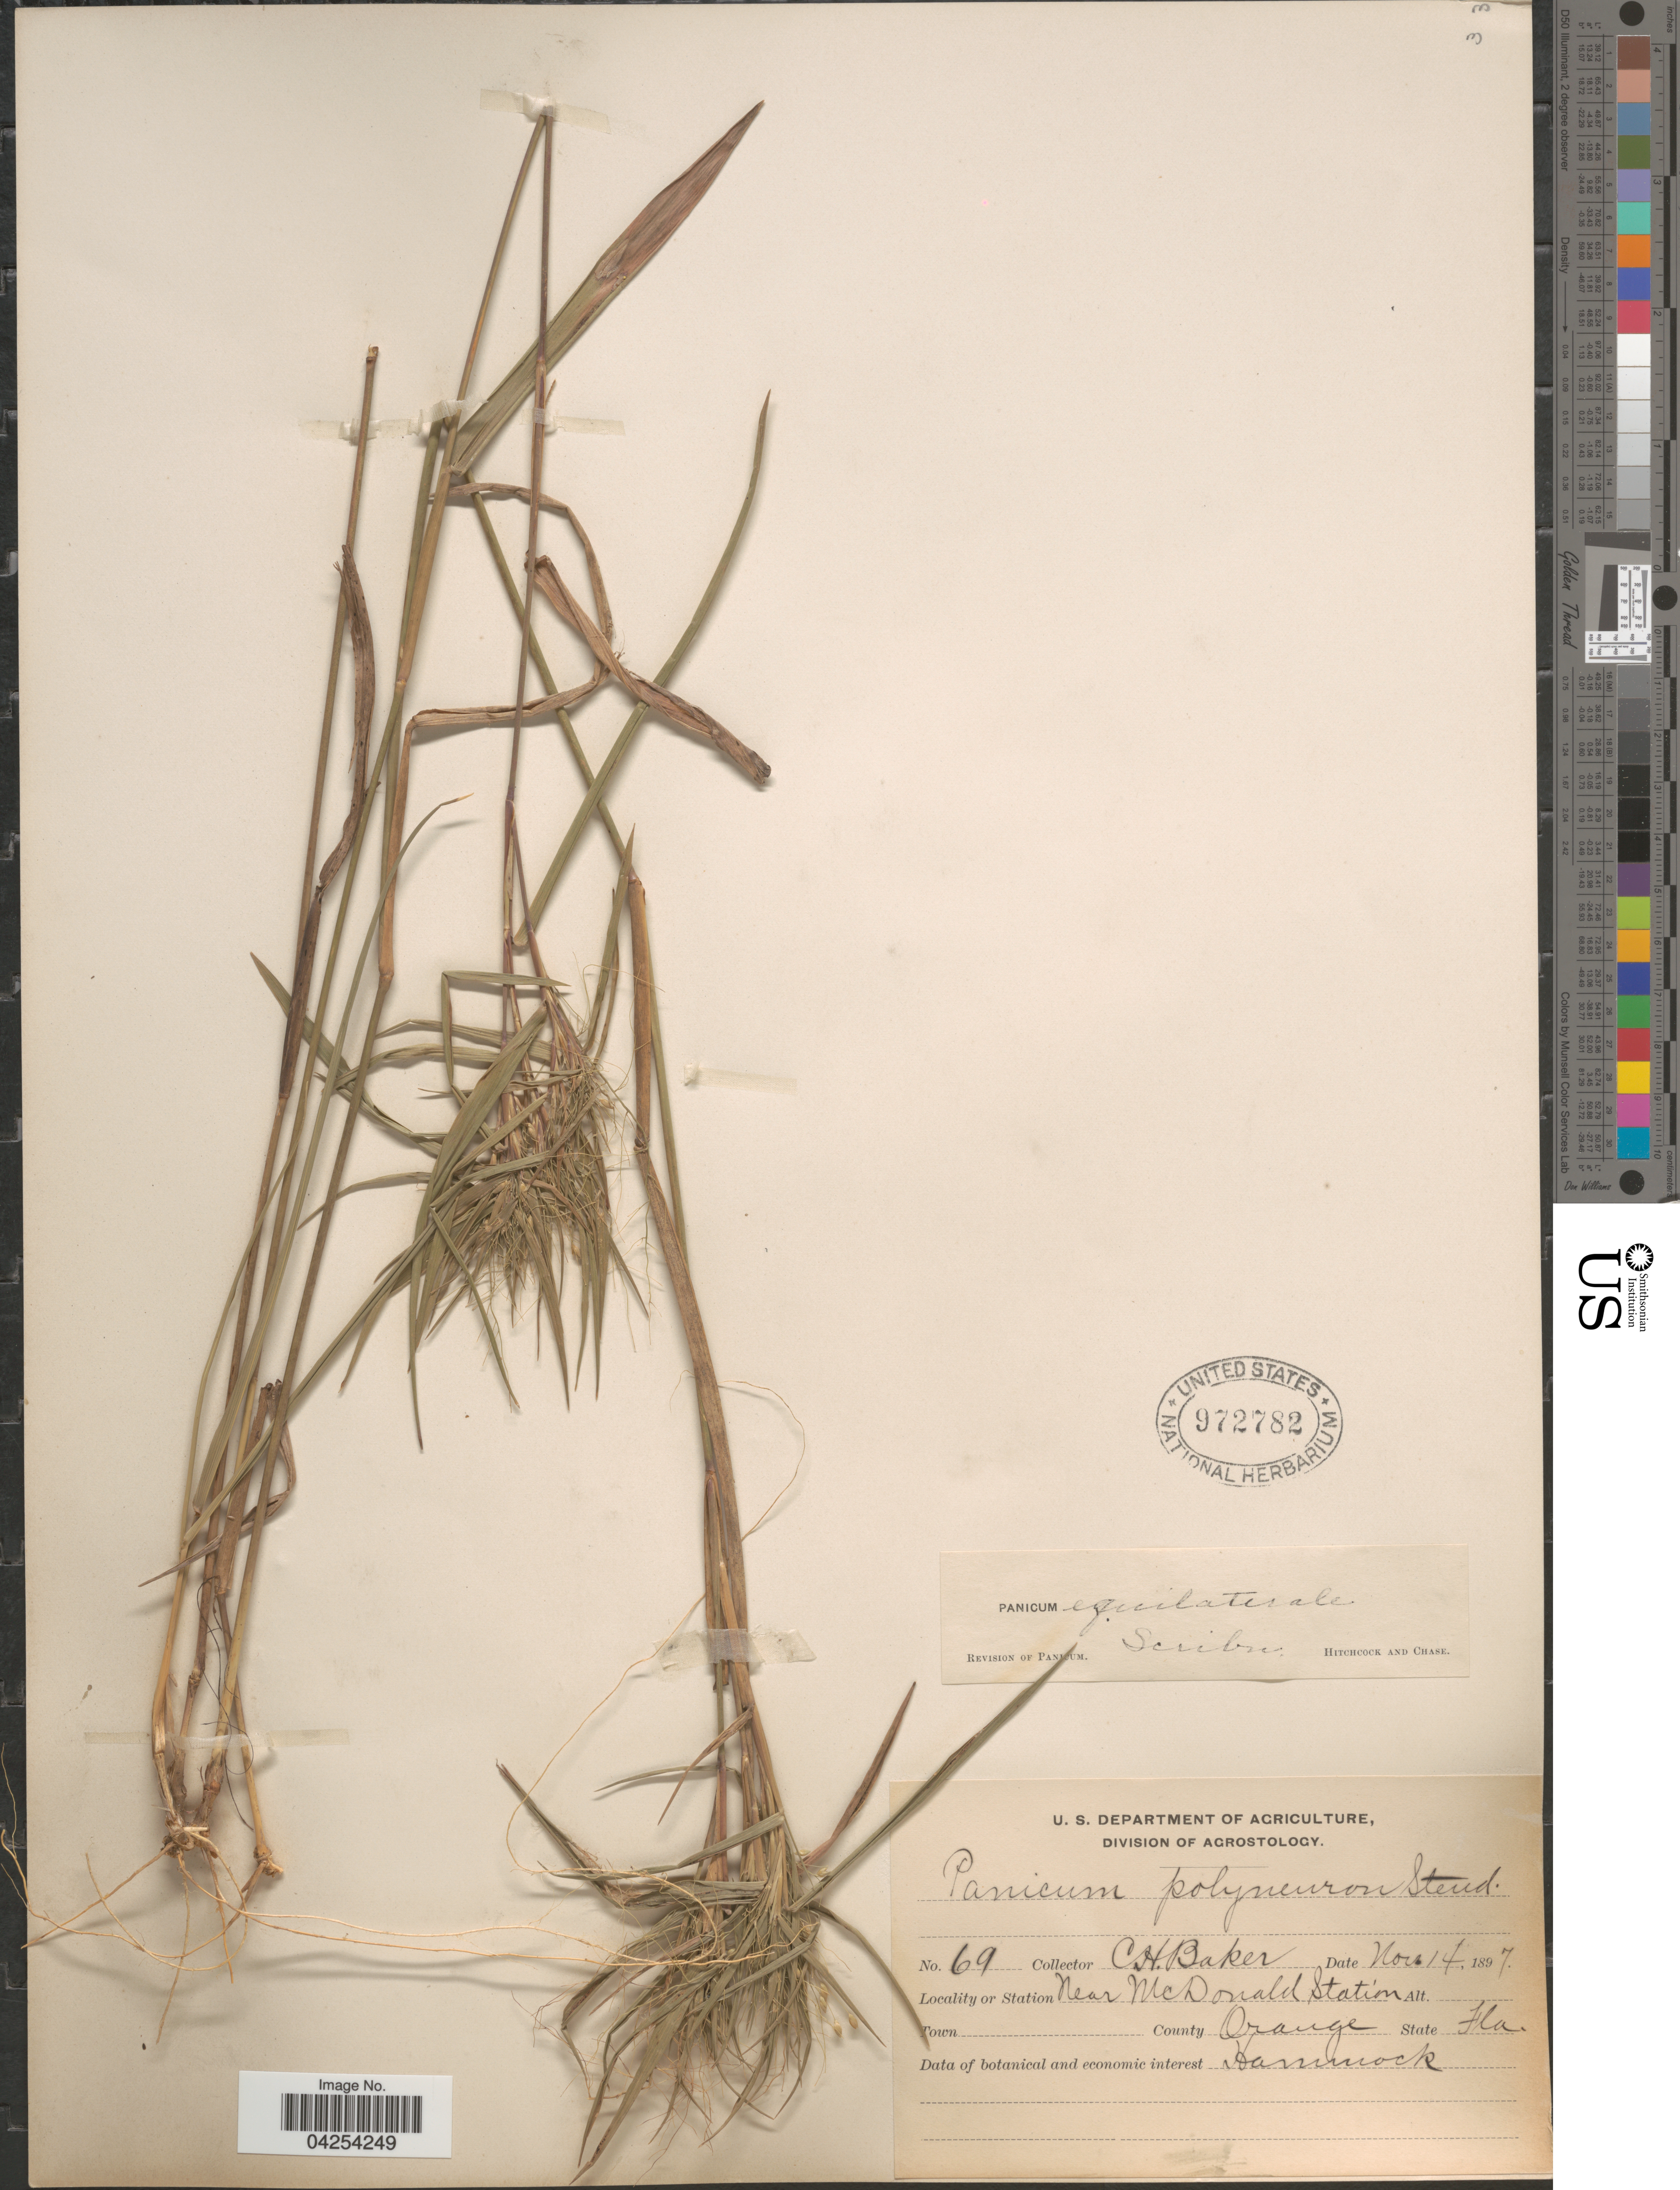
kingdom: Plantae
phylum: Tracheophyta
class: Liliopsida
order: Poales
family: Poaceae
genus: Dichanthelium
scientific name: Dichanthelium commutatum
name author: (Schult.) Gould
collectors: C. H. Baker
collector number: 69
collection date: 1897-11-14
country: United States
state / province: Florida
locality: Near McDonald Station. County Orange.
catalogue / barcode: US 972782